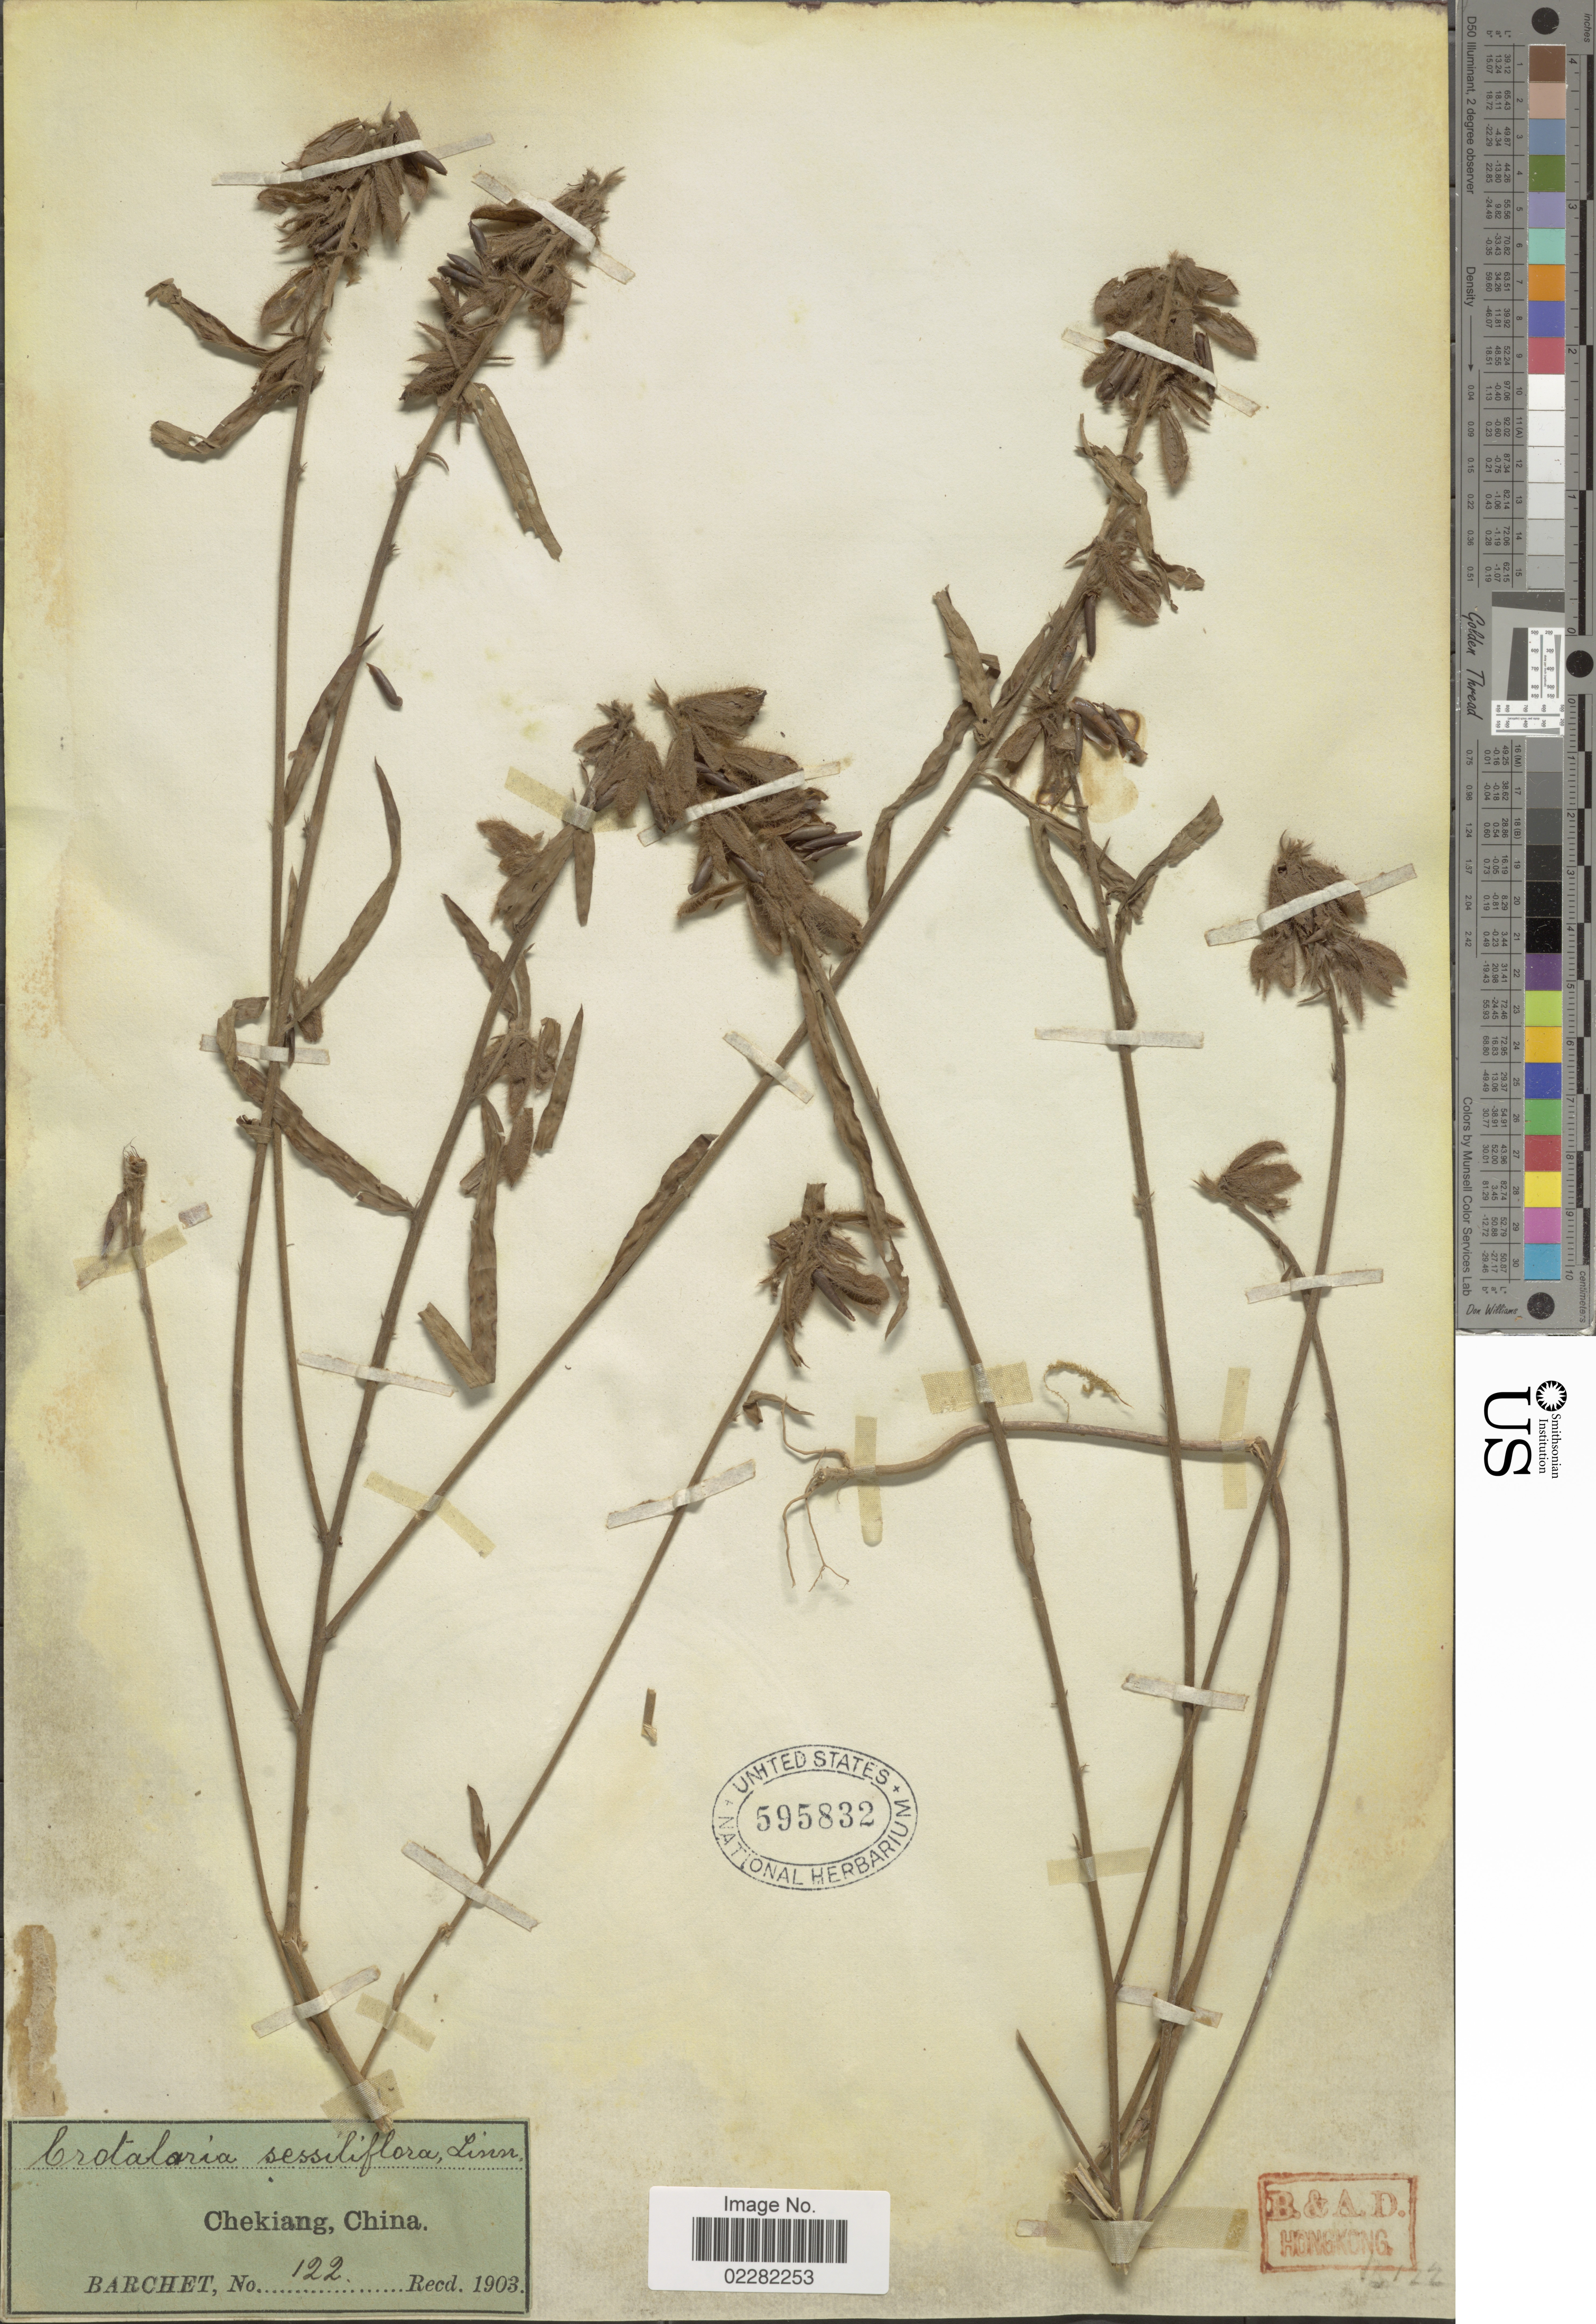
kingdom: Plantae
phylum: Tracheophyta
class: Magnoliopsida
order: Fabales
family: Fabaceae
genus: Crotalaria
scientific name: Crotalaria sessilifolia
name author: L.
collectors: Barchet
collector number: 122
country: China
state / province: Zhejiang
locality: Chekiang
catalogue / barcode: US 595832